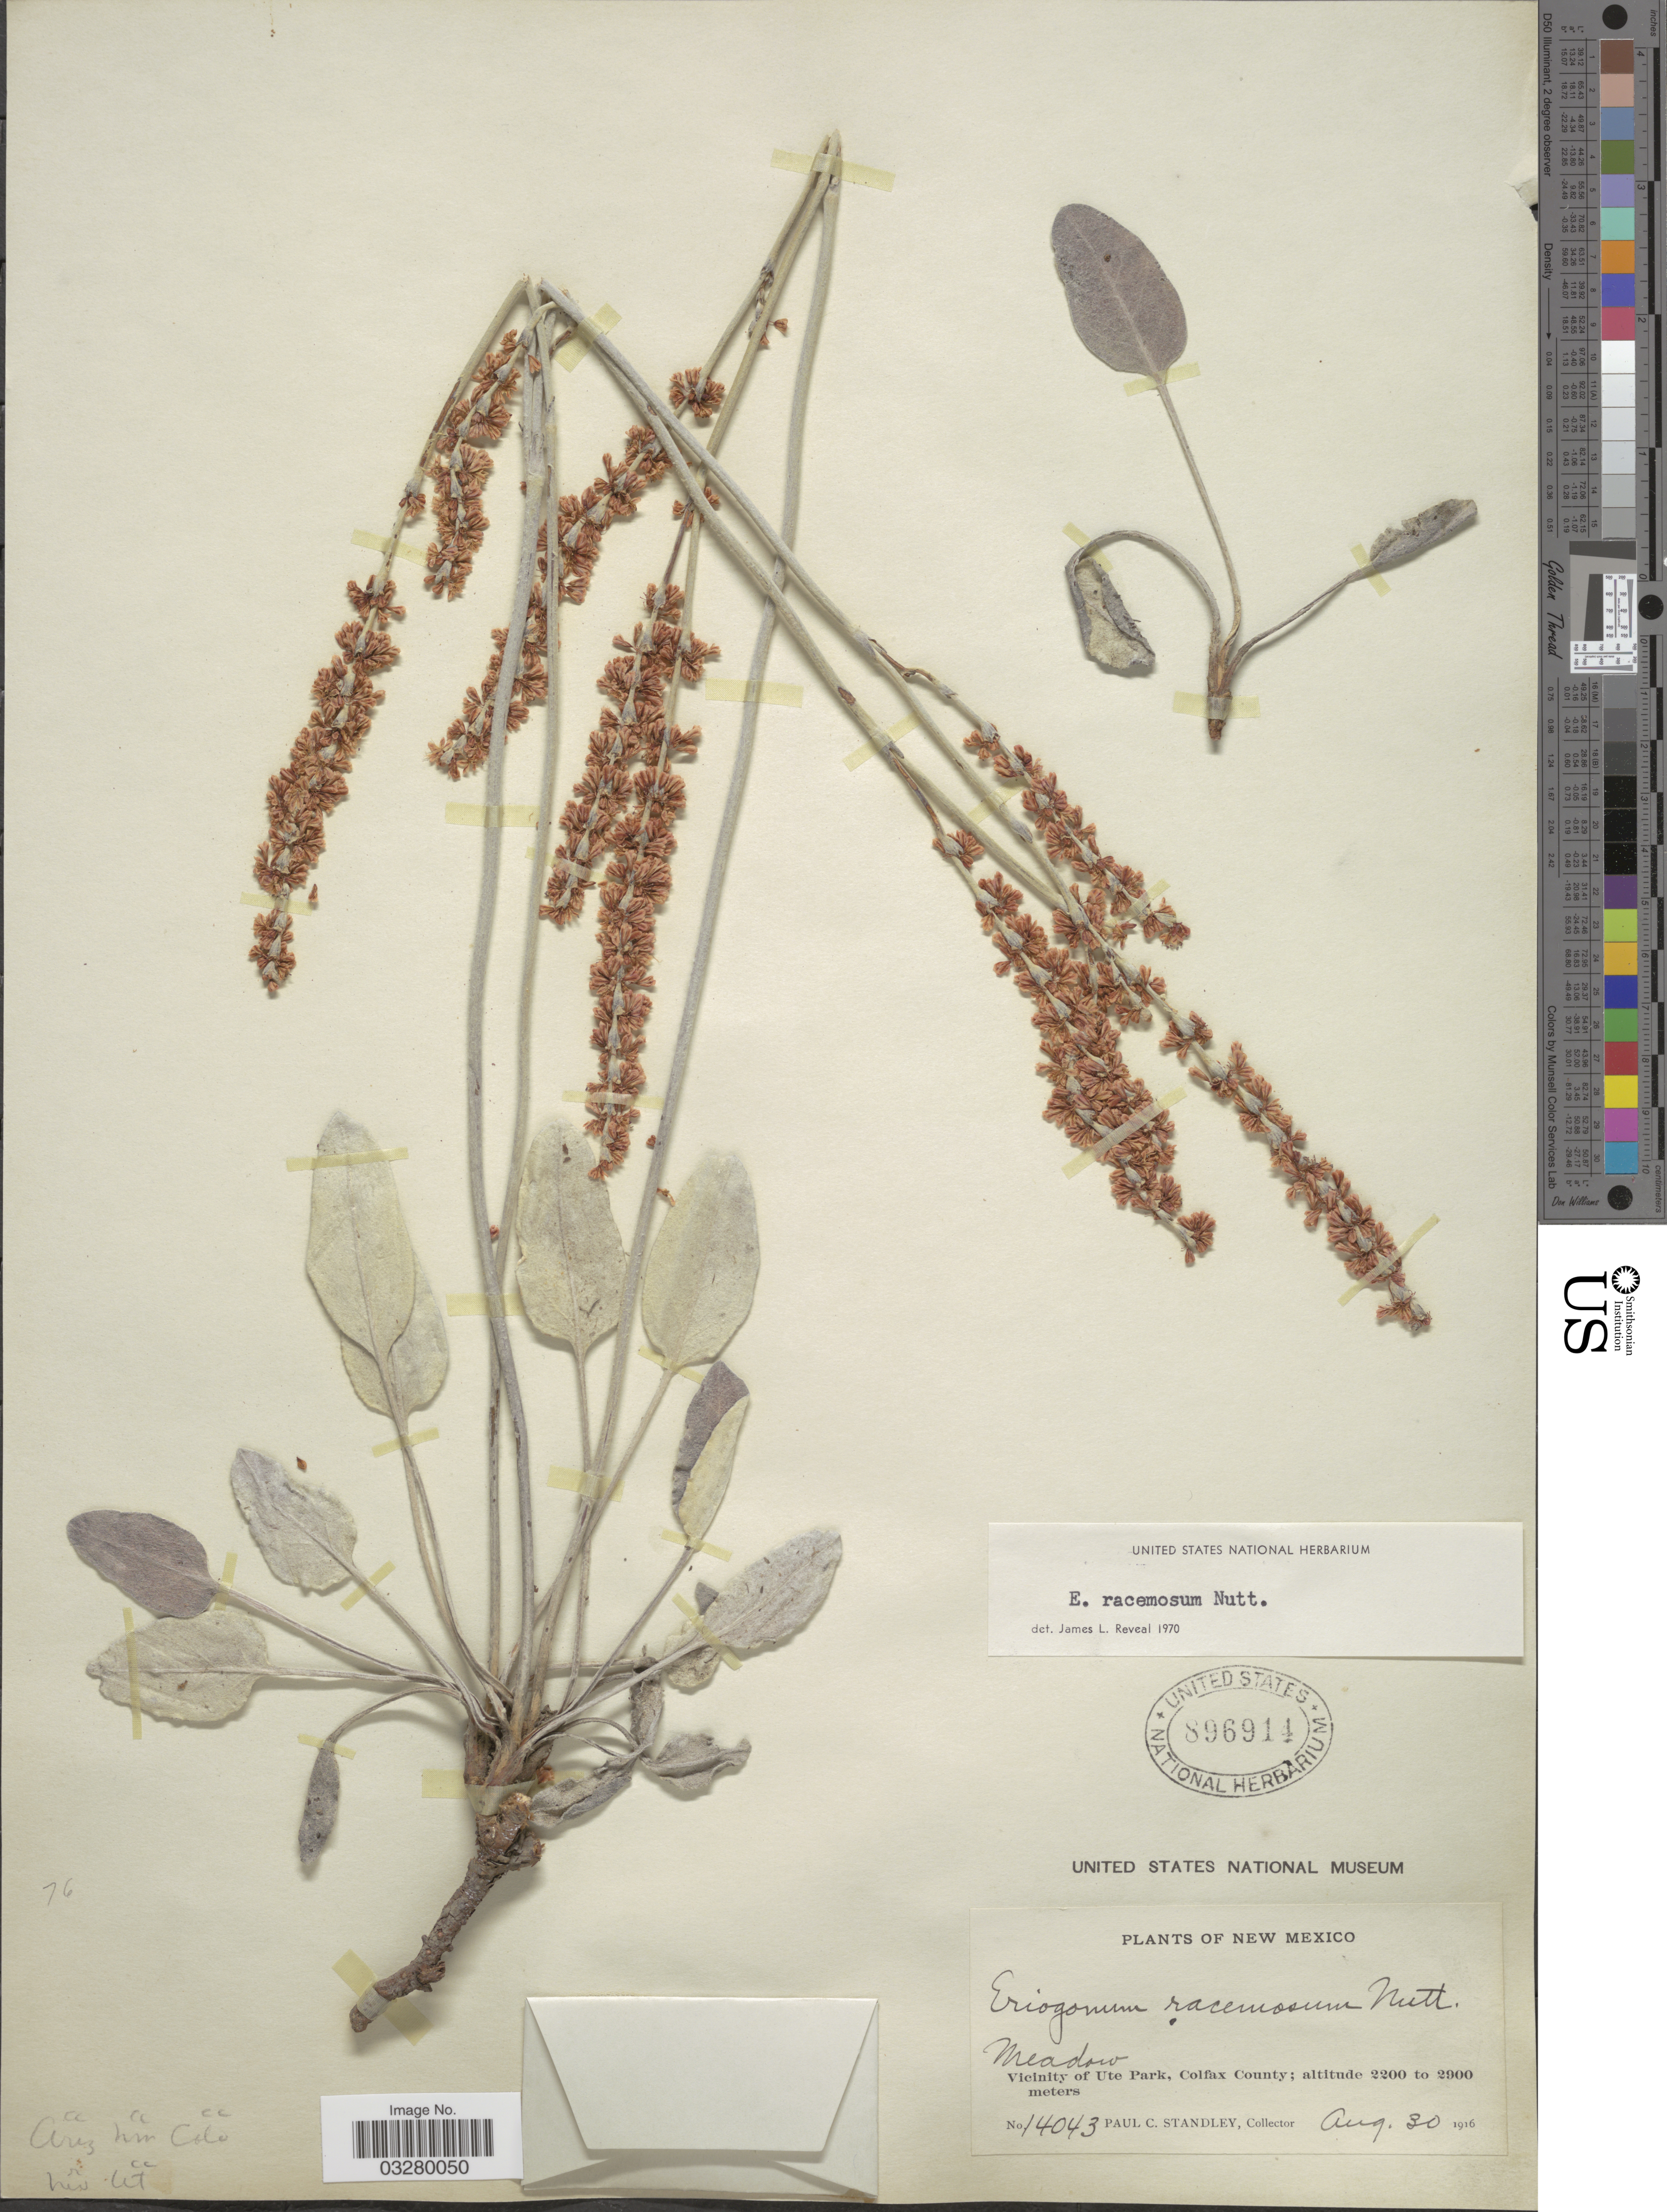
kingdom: Plantae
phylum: Tracheophyta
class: Magnoliopsida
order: Caryophyllales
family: Polygonaceae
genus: Eriogonum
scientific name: Eriogonum racemosum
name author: Nutt.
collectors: P. C. Standley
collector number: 14043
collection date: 1916-08-30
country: United States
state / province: New Mexico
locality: Vicinity of Ute Park, Colfax County.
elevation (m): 2200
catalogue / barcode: US 896914